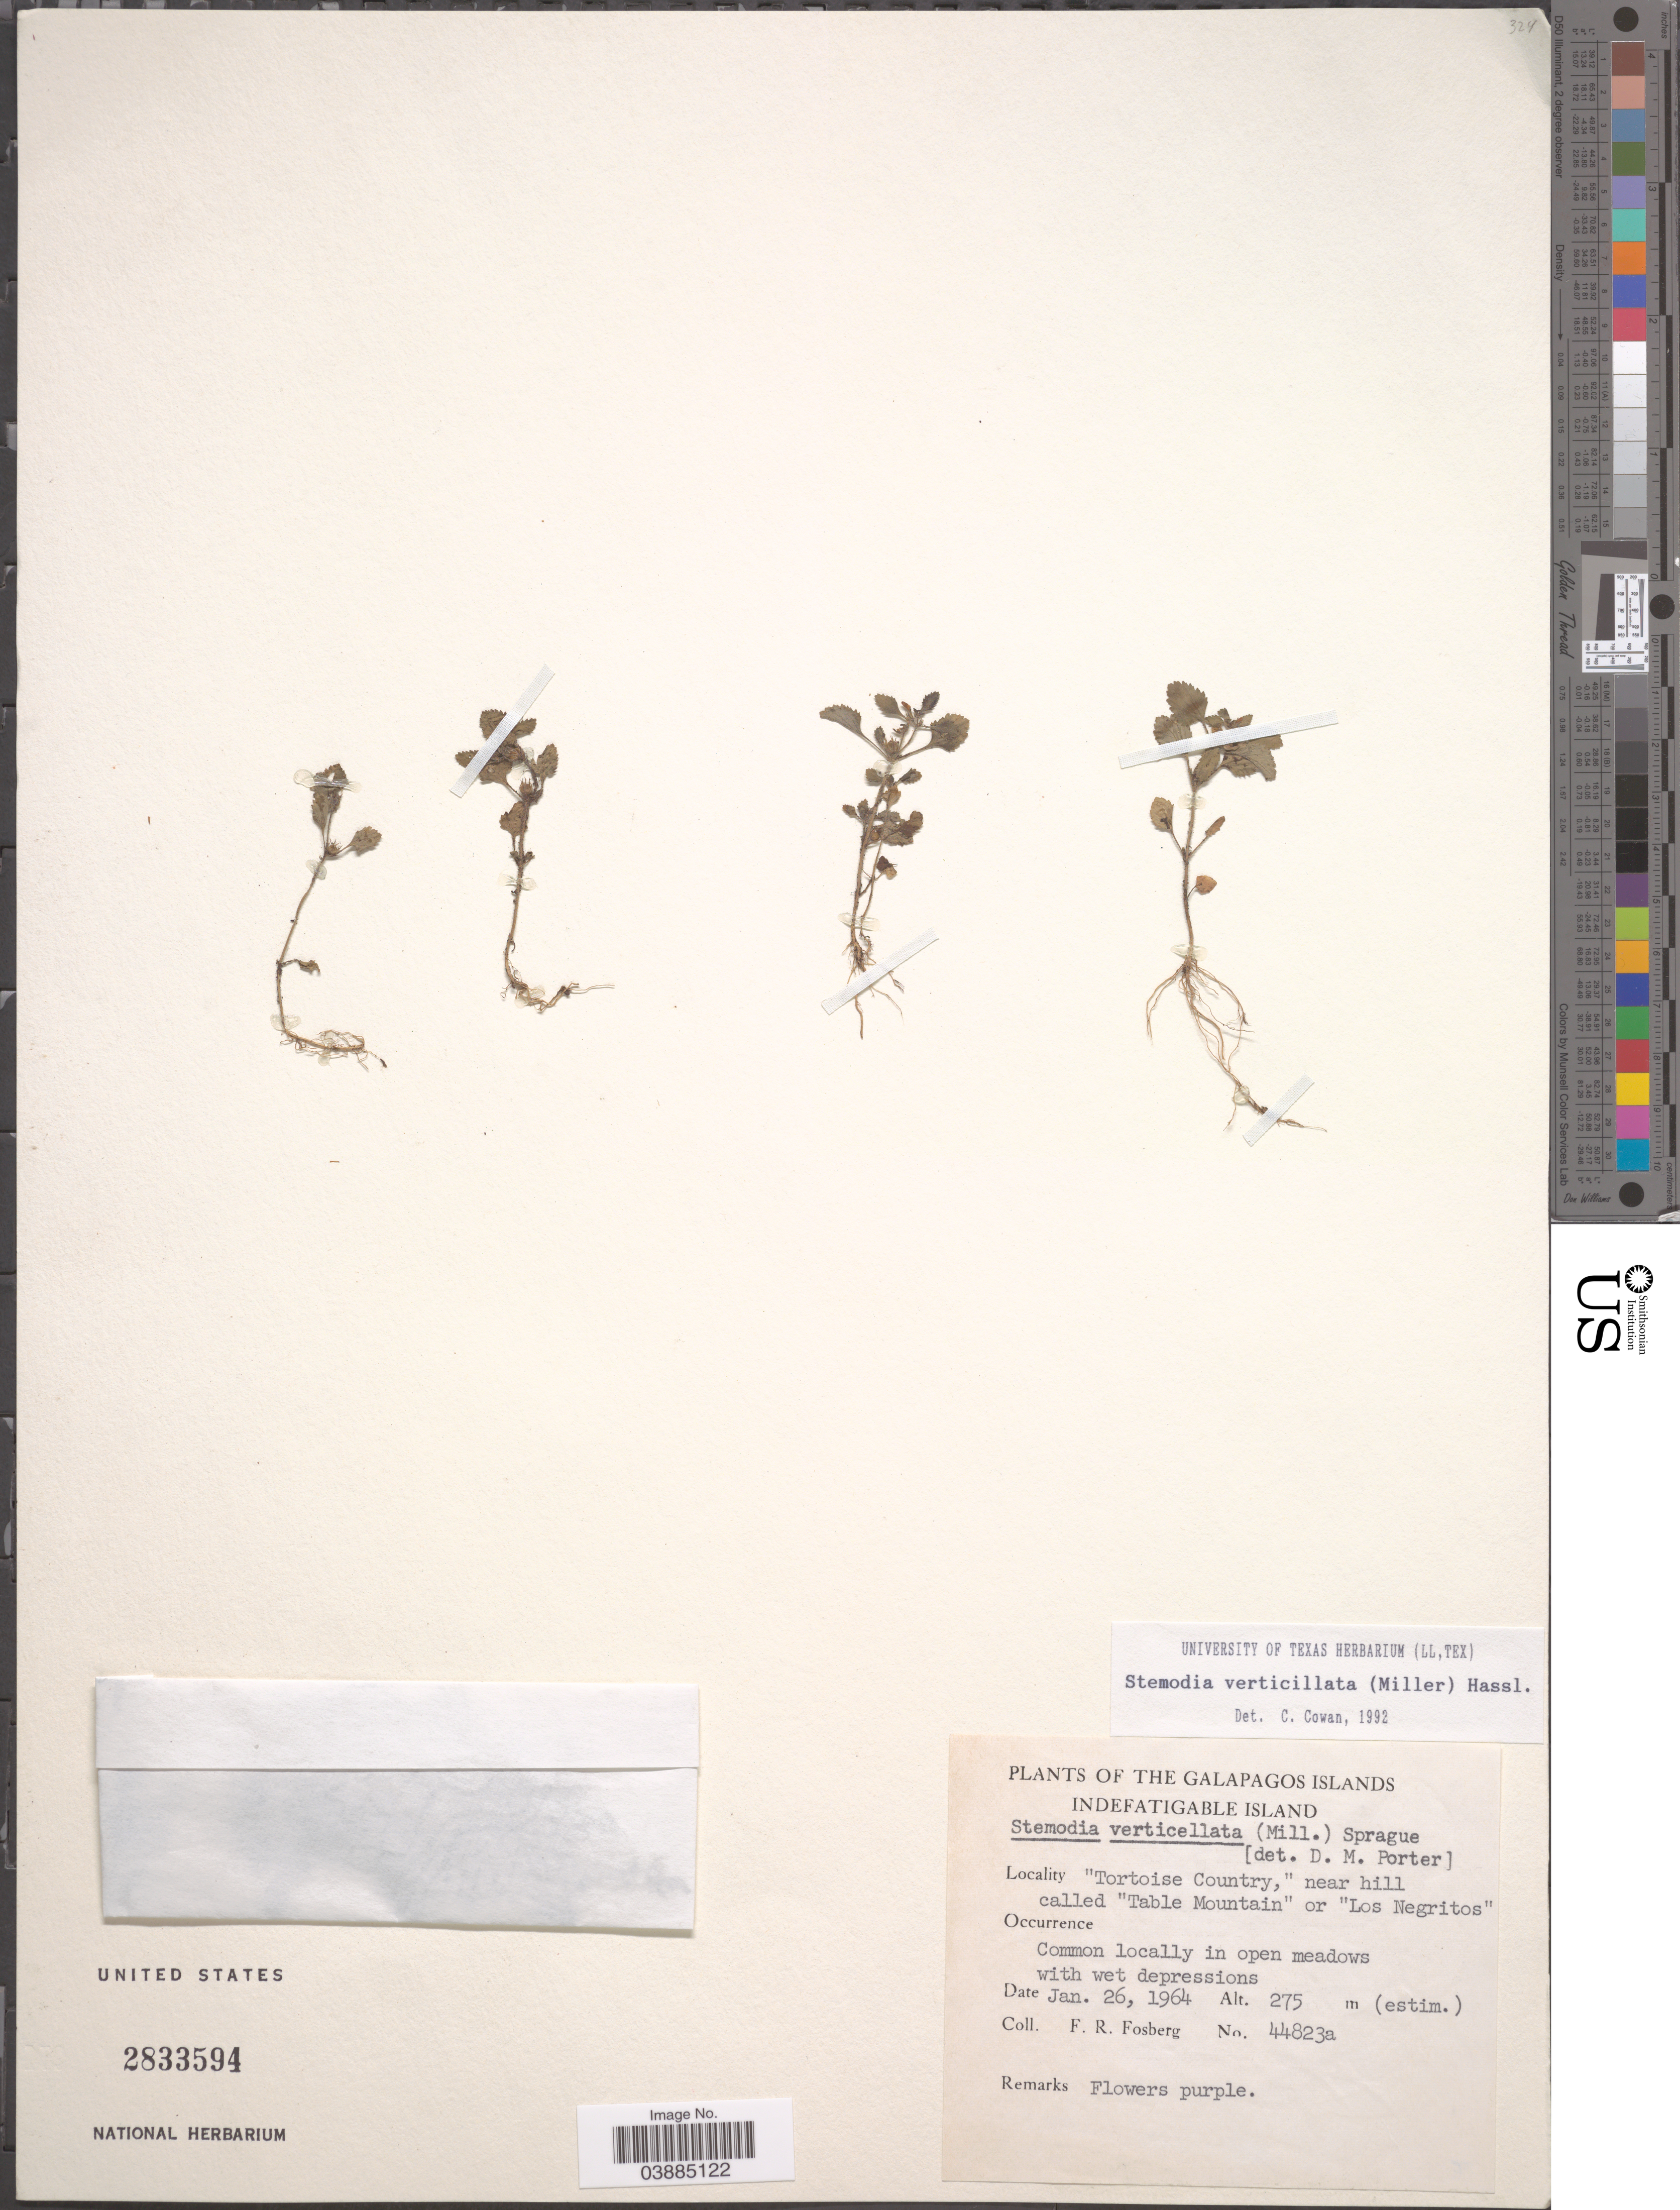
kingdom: Plantae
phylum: Tracheophyta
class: Magnoliopsida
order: Lamiales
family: Plantaginaceae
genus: Stemodia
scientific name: Stemodia verticillata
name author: (Mill.) Hassl.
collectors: F. R. Fosberg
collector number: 44823a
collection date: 1964-01-26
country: Ecuador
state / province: Colón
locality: The Galapagos Islands. Indefatigable Island. "Tortoise Country," near hill called "Table Mountain" or "Los Negritos".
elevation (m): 275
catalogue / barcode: US 2833594